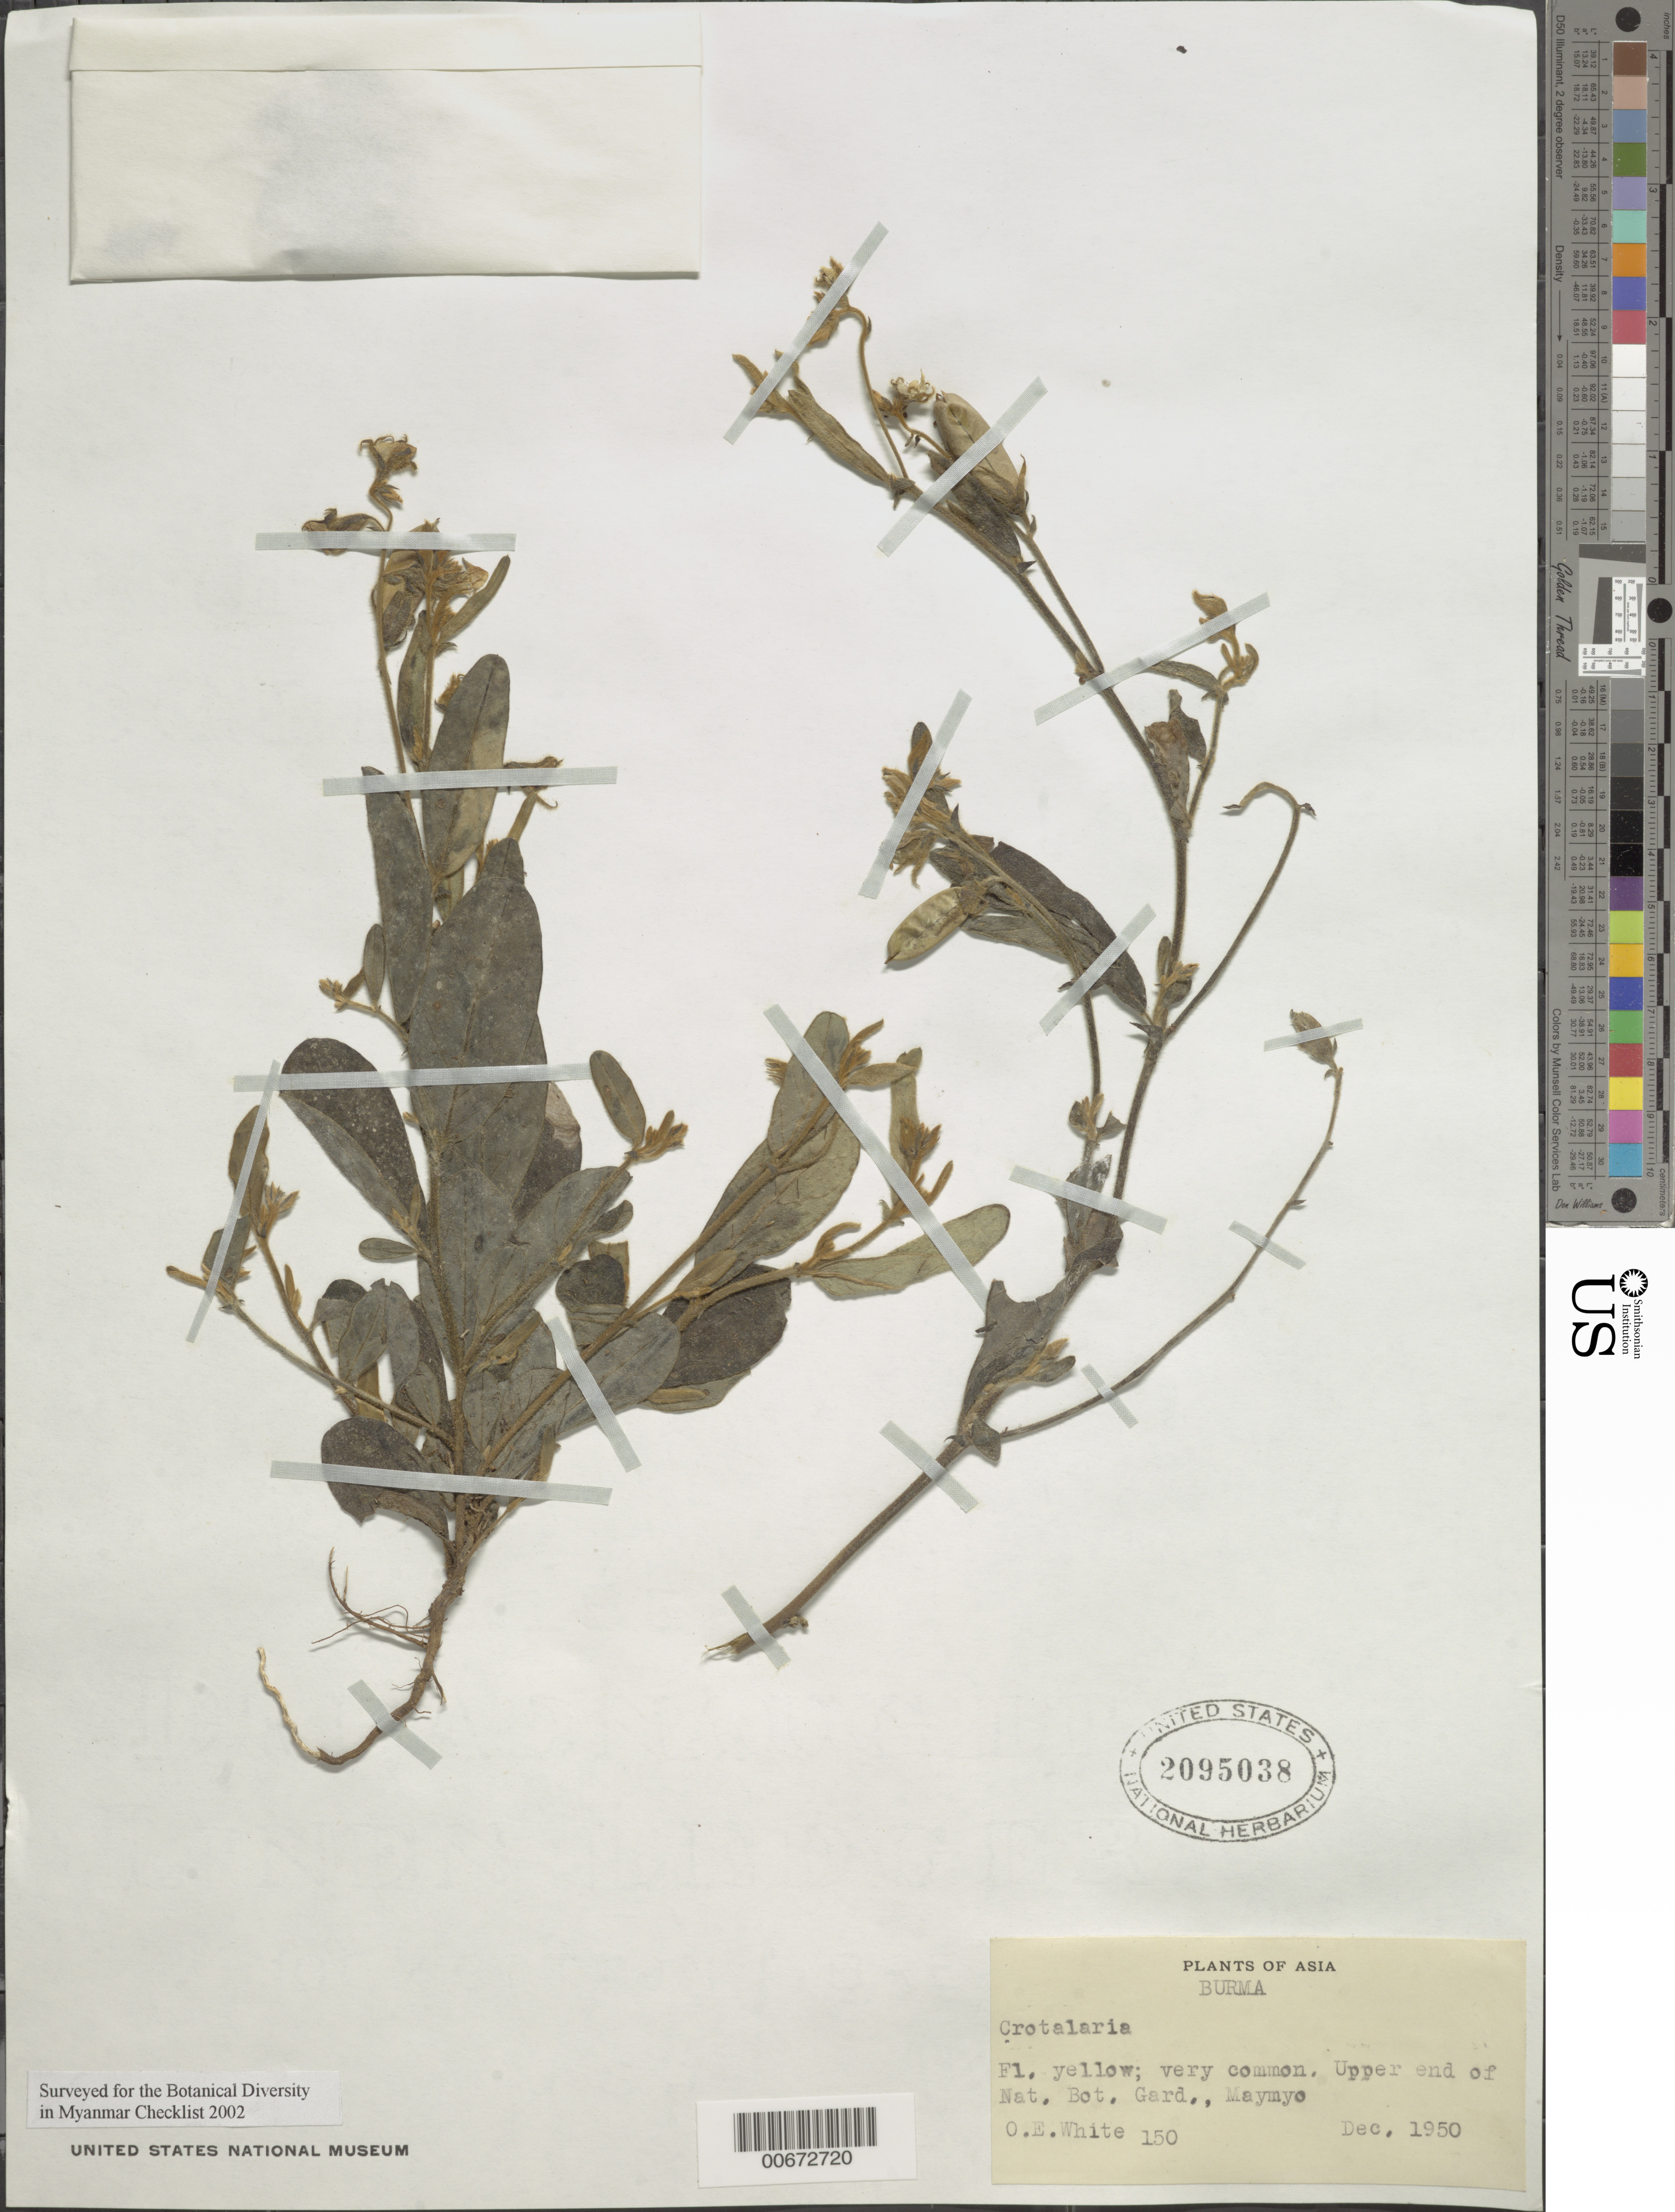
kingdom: Plantae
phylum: Tracheophyta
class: Magnoliopsida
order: Fabales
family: Fabaceae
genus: Crotalaria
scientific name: Crotalaria sp.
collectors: O. E. White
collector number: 150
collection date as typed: Dec 1950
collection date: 1950-12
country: Myanmar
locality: Natl. Bot. Garden, Maymyo.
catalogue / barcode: US 2095038